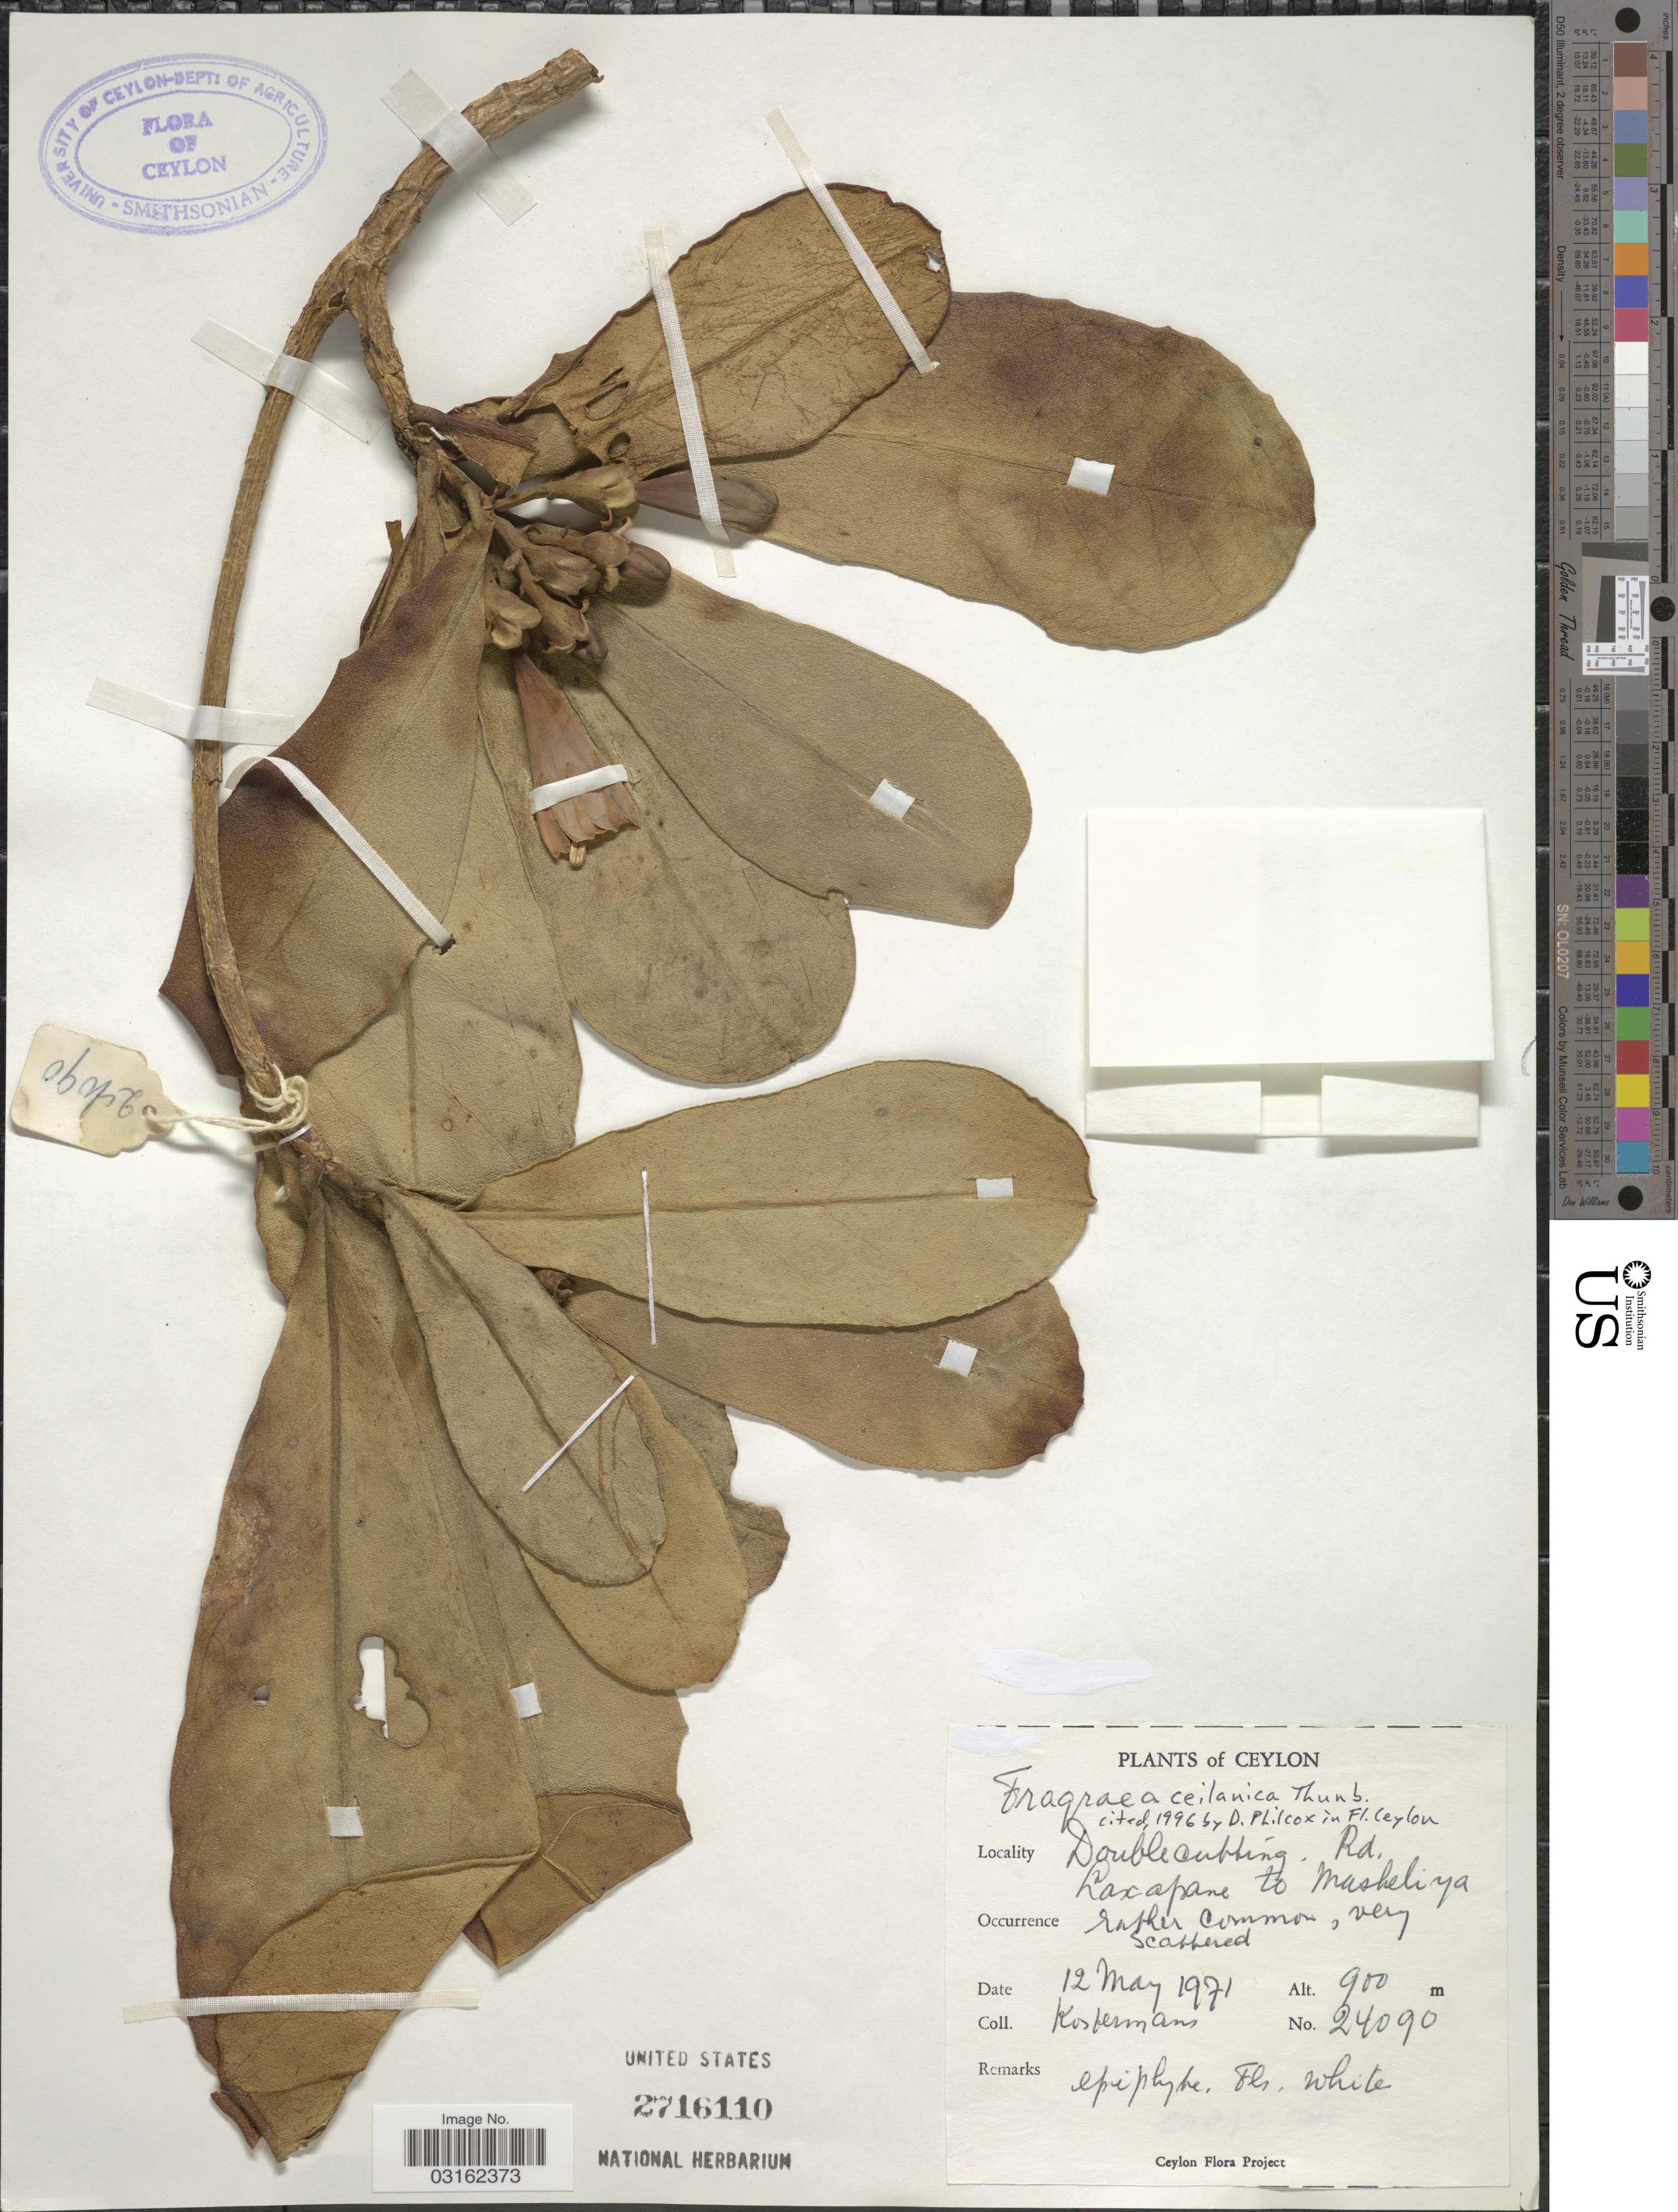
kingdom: Plantae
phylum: Tracheophyta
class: Magnoliopsida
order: Gentianales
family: Gentianaceae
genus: Fagraea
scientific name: Fagraea ceilanica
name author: Thunb.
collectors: Kostermans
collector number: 24090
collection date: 1971-05-12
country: Sri Lanka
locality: Ceylon, Double Cubbing Rd., Laxapana to Maskeliya.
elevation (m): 900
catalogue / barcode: US 2716110